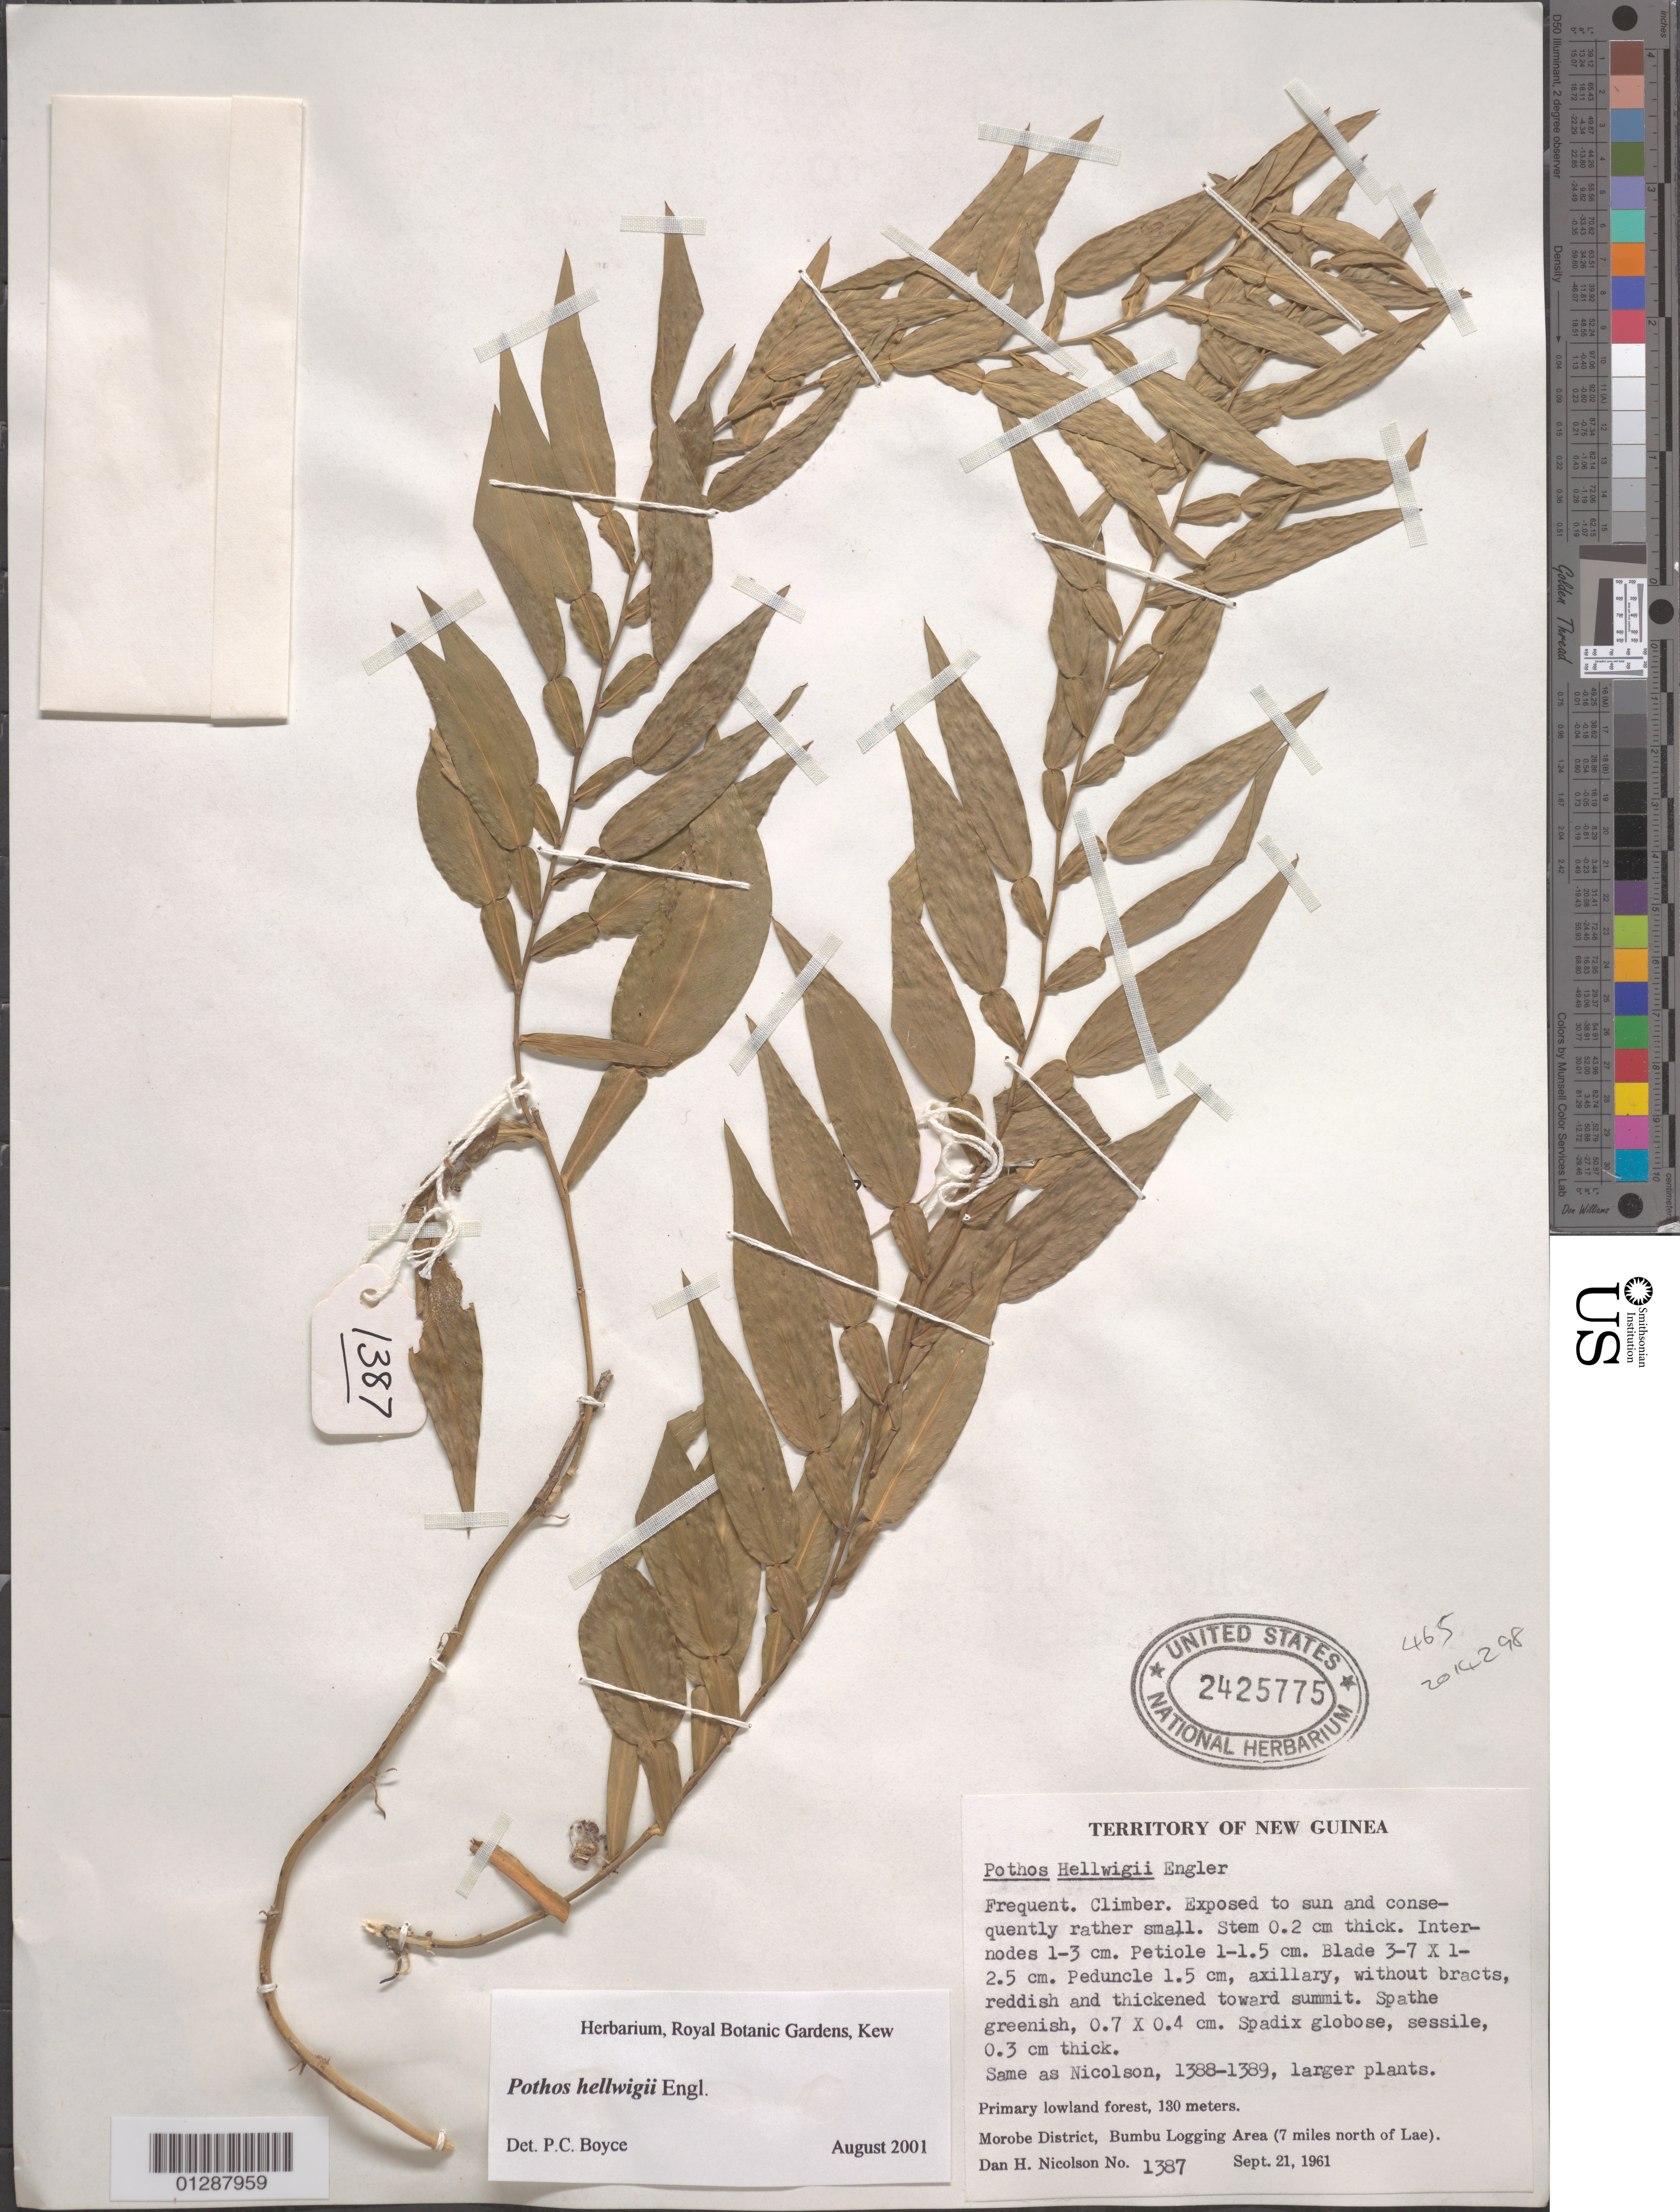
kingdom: Plantae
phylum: Tracheophyta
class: Liliopsida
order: Alismatales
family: Araceae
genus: Pothos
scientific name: Pothos hellwigii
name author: Engl.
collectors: D. H. Nicolson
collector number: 1387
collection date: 1961-09-21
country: Papua New Guinea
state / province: Morobe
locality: Territory of New Guinea. Morobe District, Bumbu Logging Area (7 miles north of Lae).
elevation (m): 130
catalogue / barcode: US 2425775